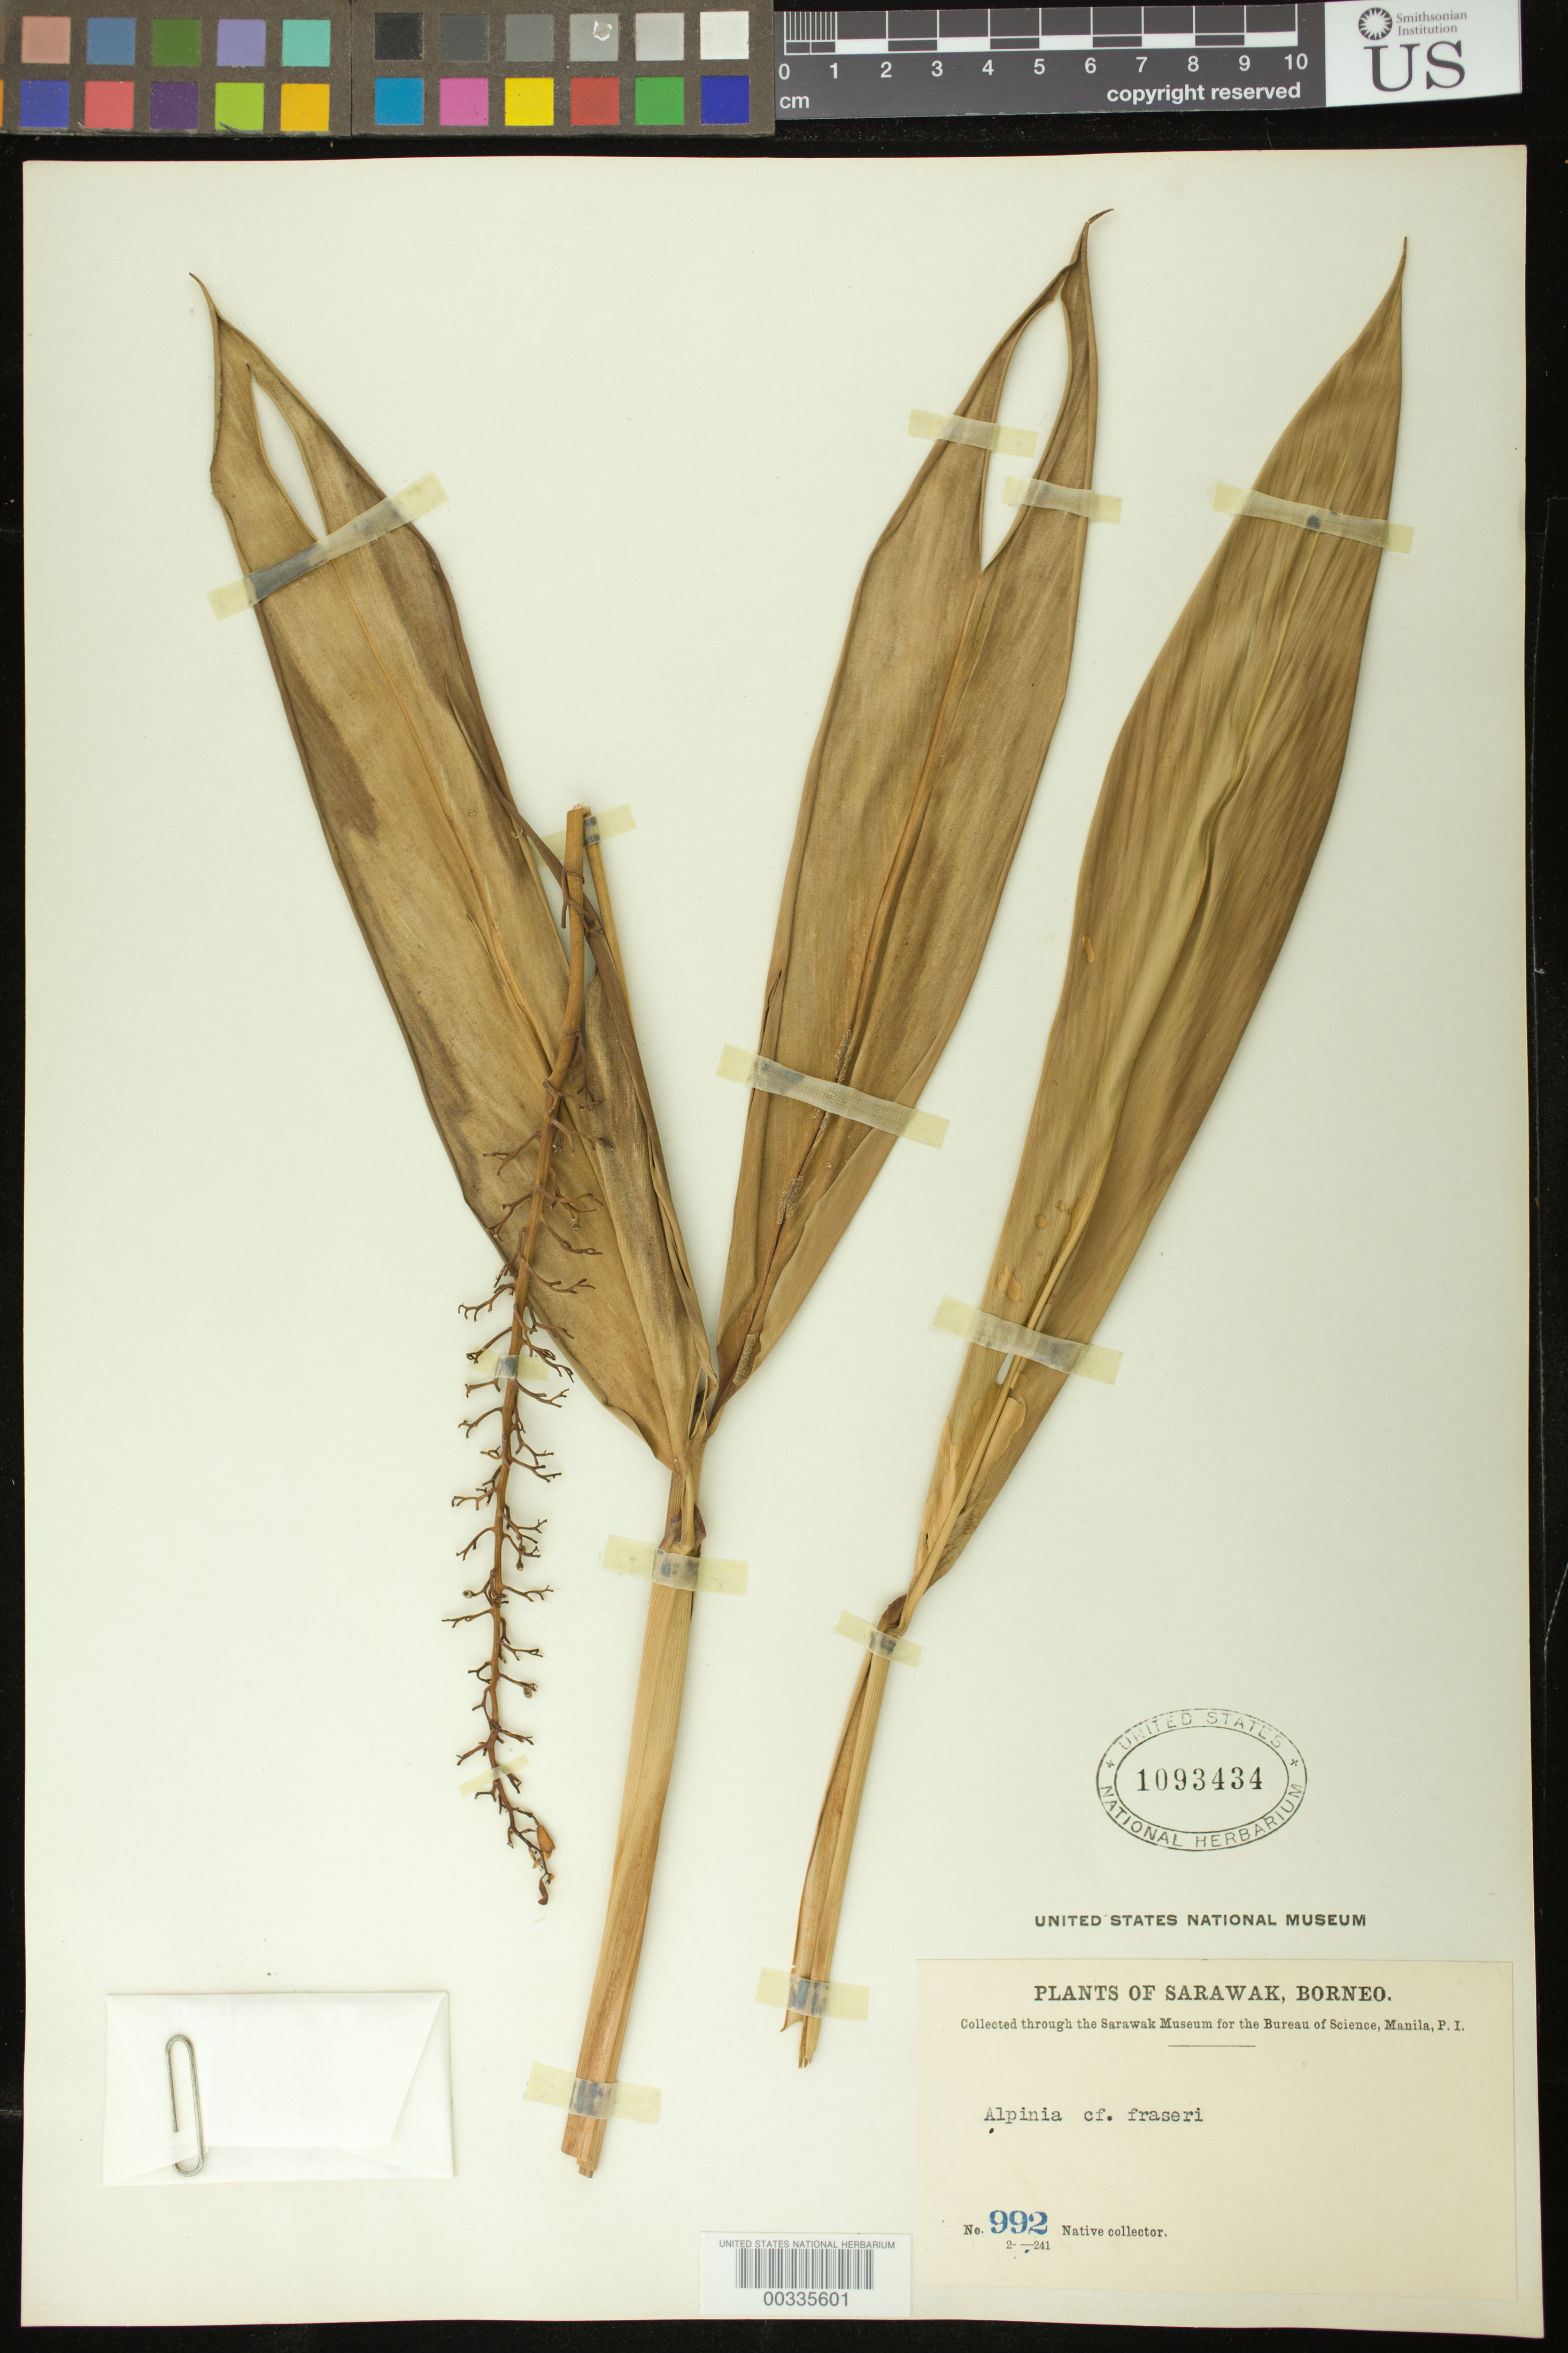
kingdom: Plantae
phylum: Tracheophyta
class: Liliopsida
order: Zingiberales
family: Zingiberaceae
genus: Alpinia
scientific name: Alpinia fraseriana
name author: Oliv.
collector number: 992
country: Malaysia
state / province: Sarawak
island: Borneo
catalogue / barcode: US 1093434